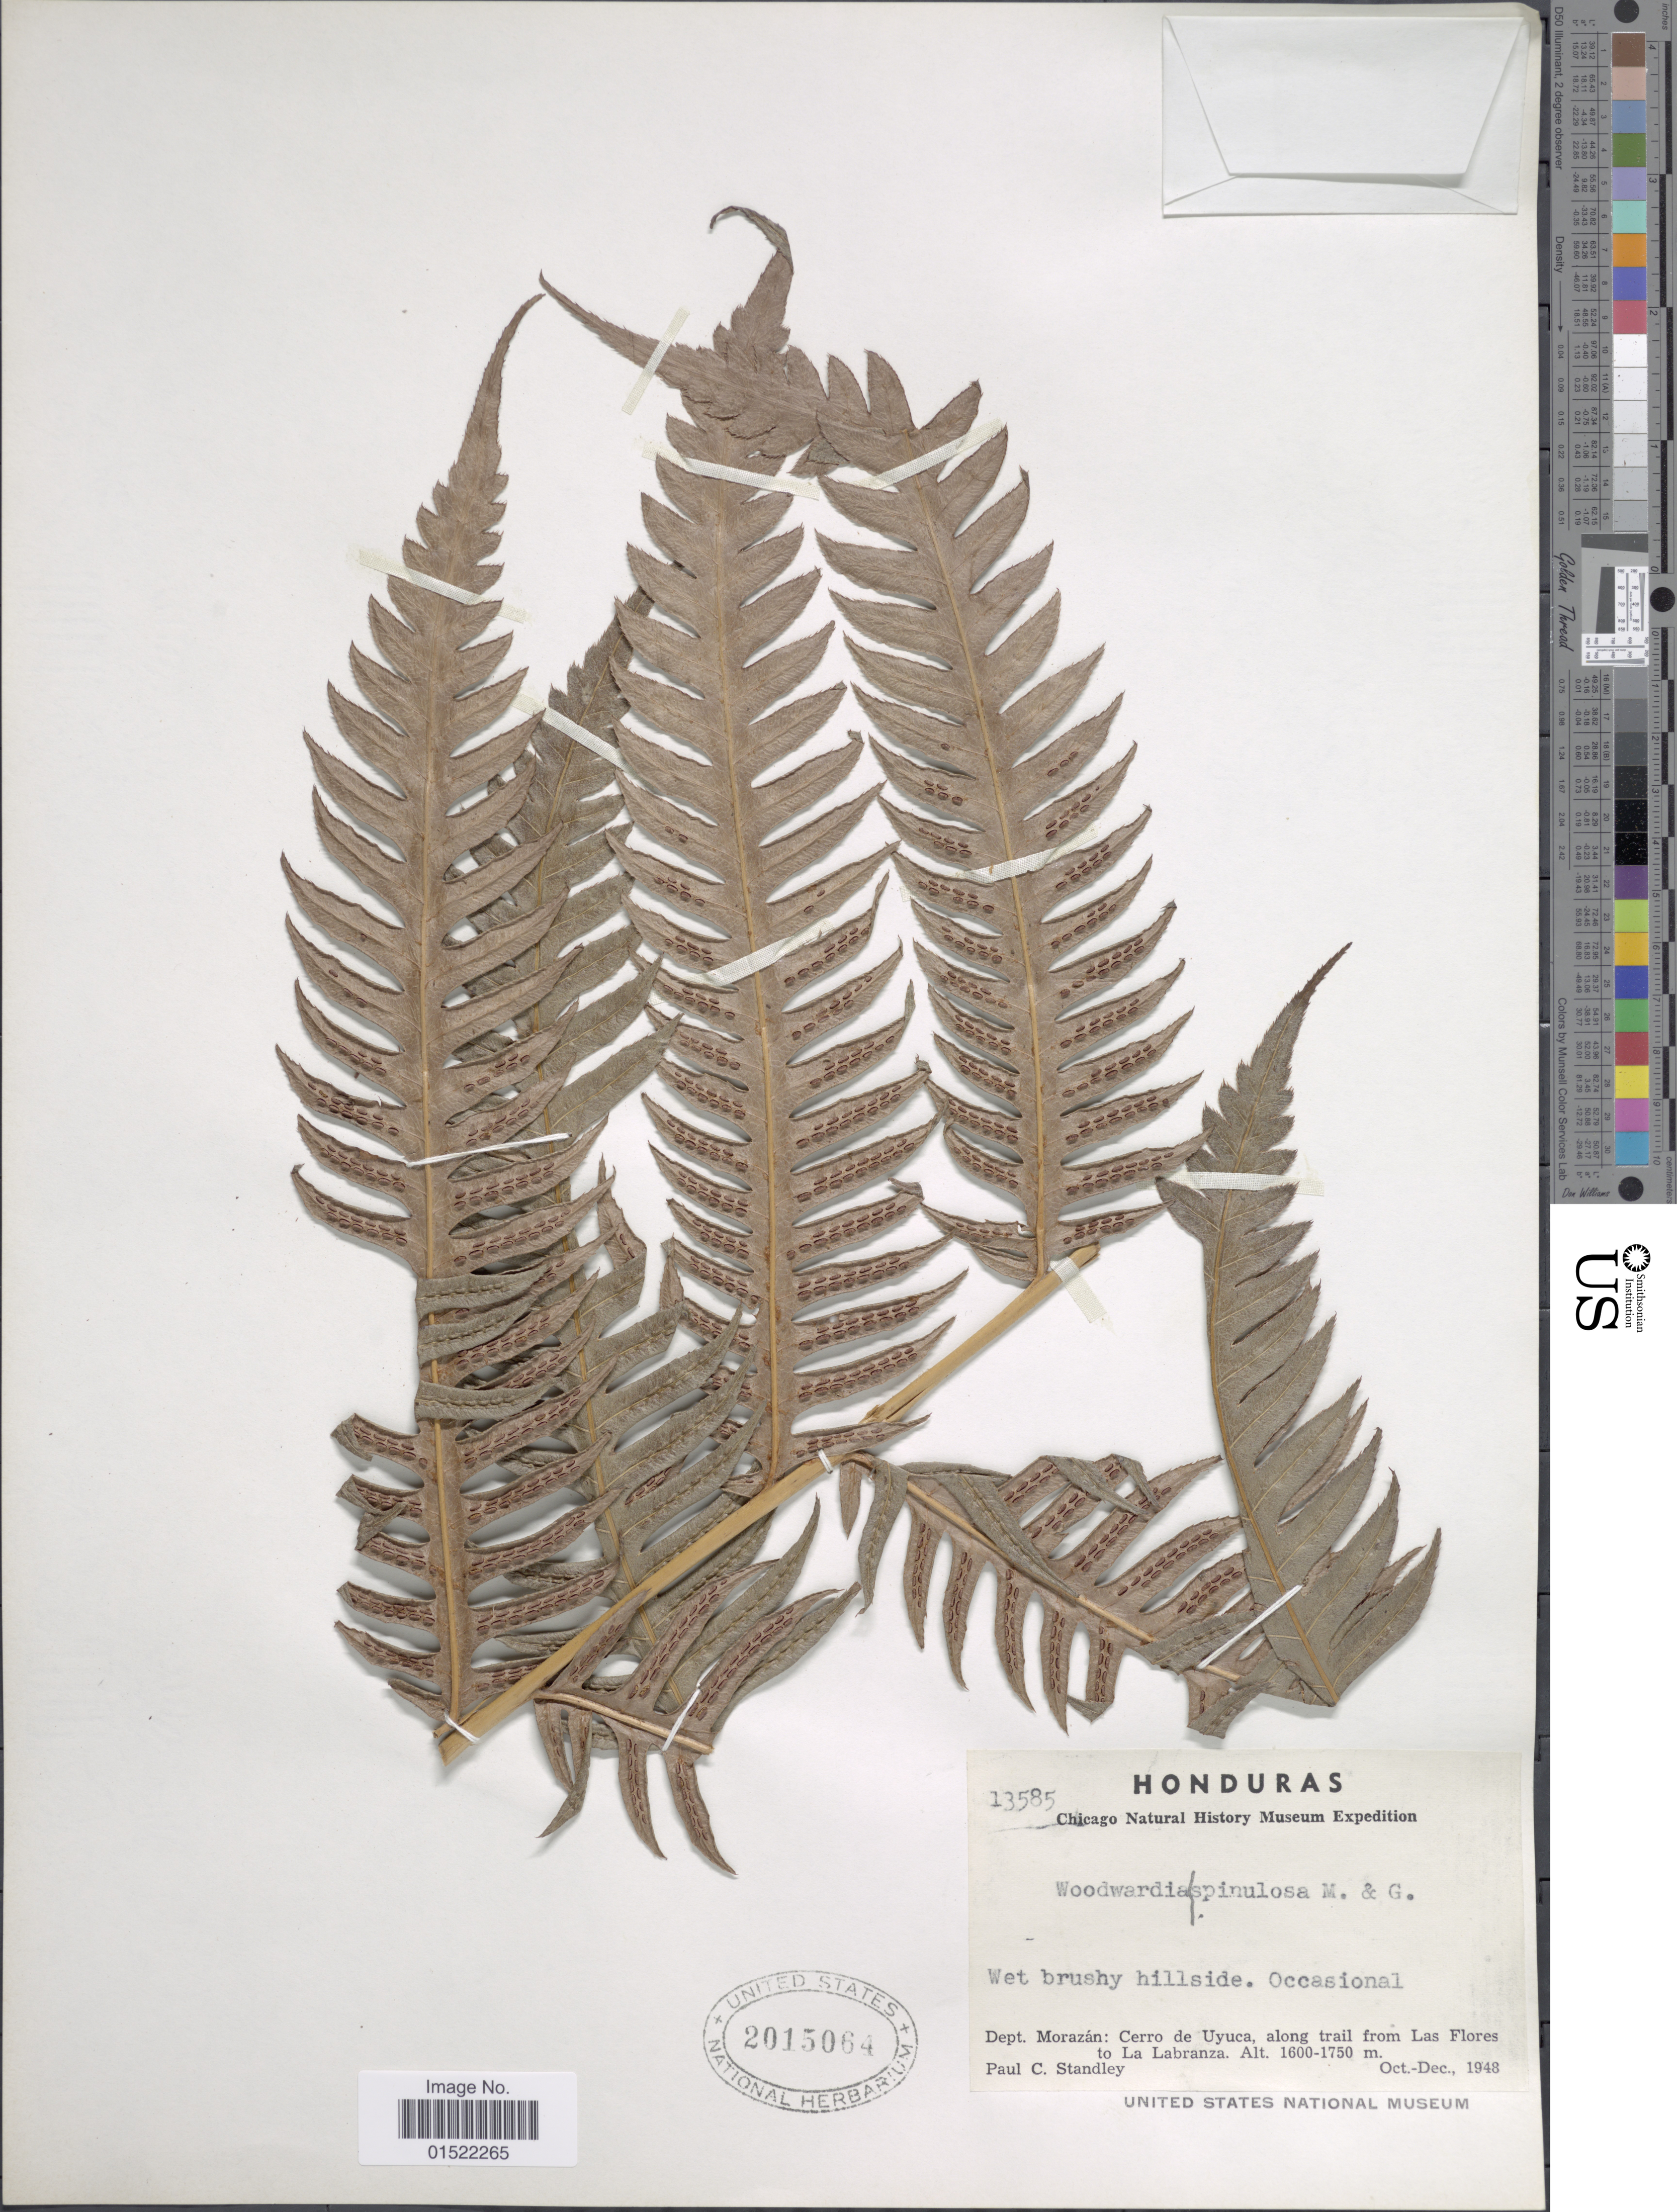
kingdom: Plantae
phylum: Tracheophyta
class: Polypodiopsida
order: Polypodiales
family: Blechnaceae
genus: Woodwardia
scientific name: Woodwardia spinulosa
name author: M. Martens & Galeotti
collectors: P. C. Standley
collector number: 13585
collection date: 1948-10/1948-12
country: El Salvador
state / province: Morazan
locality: Dept. Morazan: cerro de Uyuca, along trail from Las Flores to La Labranza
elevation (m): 1600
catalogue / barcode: US 2015064